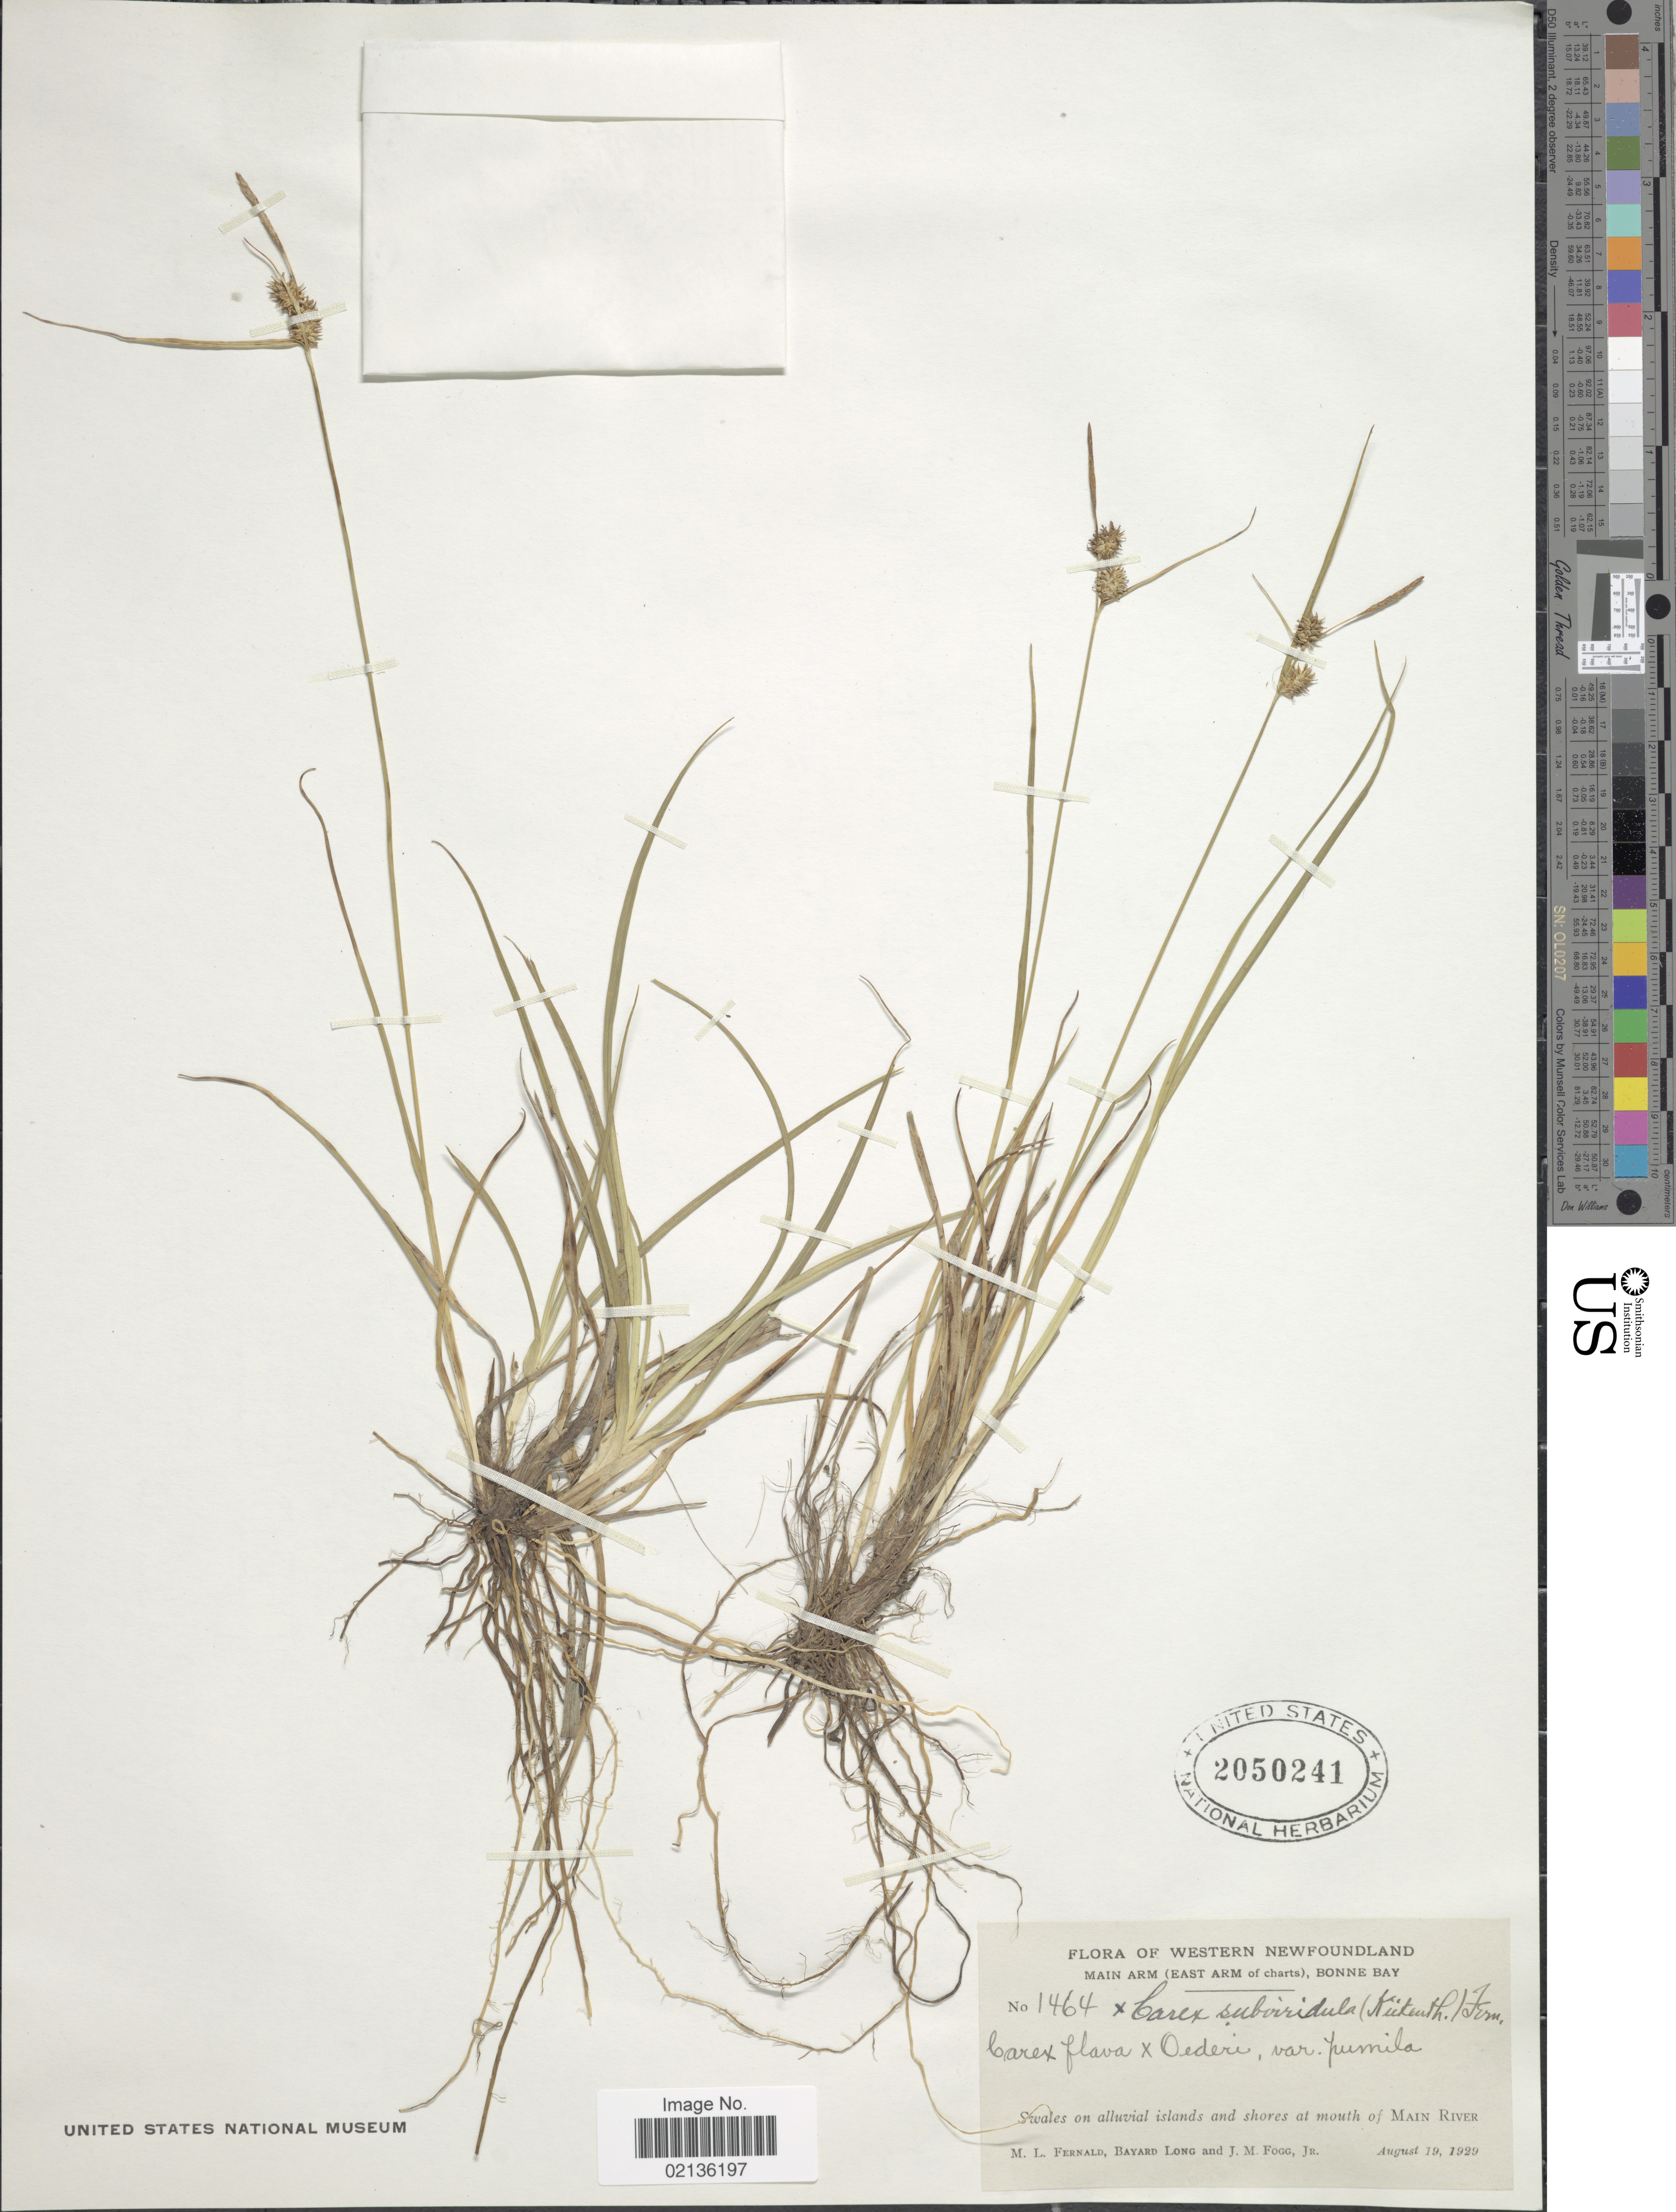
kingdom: Plantae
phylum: Tracheophyta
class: Liliopsida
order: Poales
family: Cyperaceae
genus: Carex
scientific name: Carex x subviridula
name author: Fernald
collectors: M. L. Fernald, B. Long & J. Fogg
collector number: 1464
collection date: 1929-08-19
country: Canada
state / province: Newfoundland and Labrador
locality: Western Newfoundland, Main Arm (East Arm of charts), Bonne Bay, Swales on alluvial islands and shores at mouth of Main River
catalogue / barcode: US 2050241